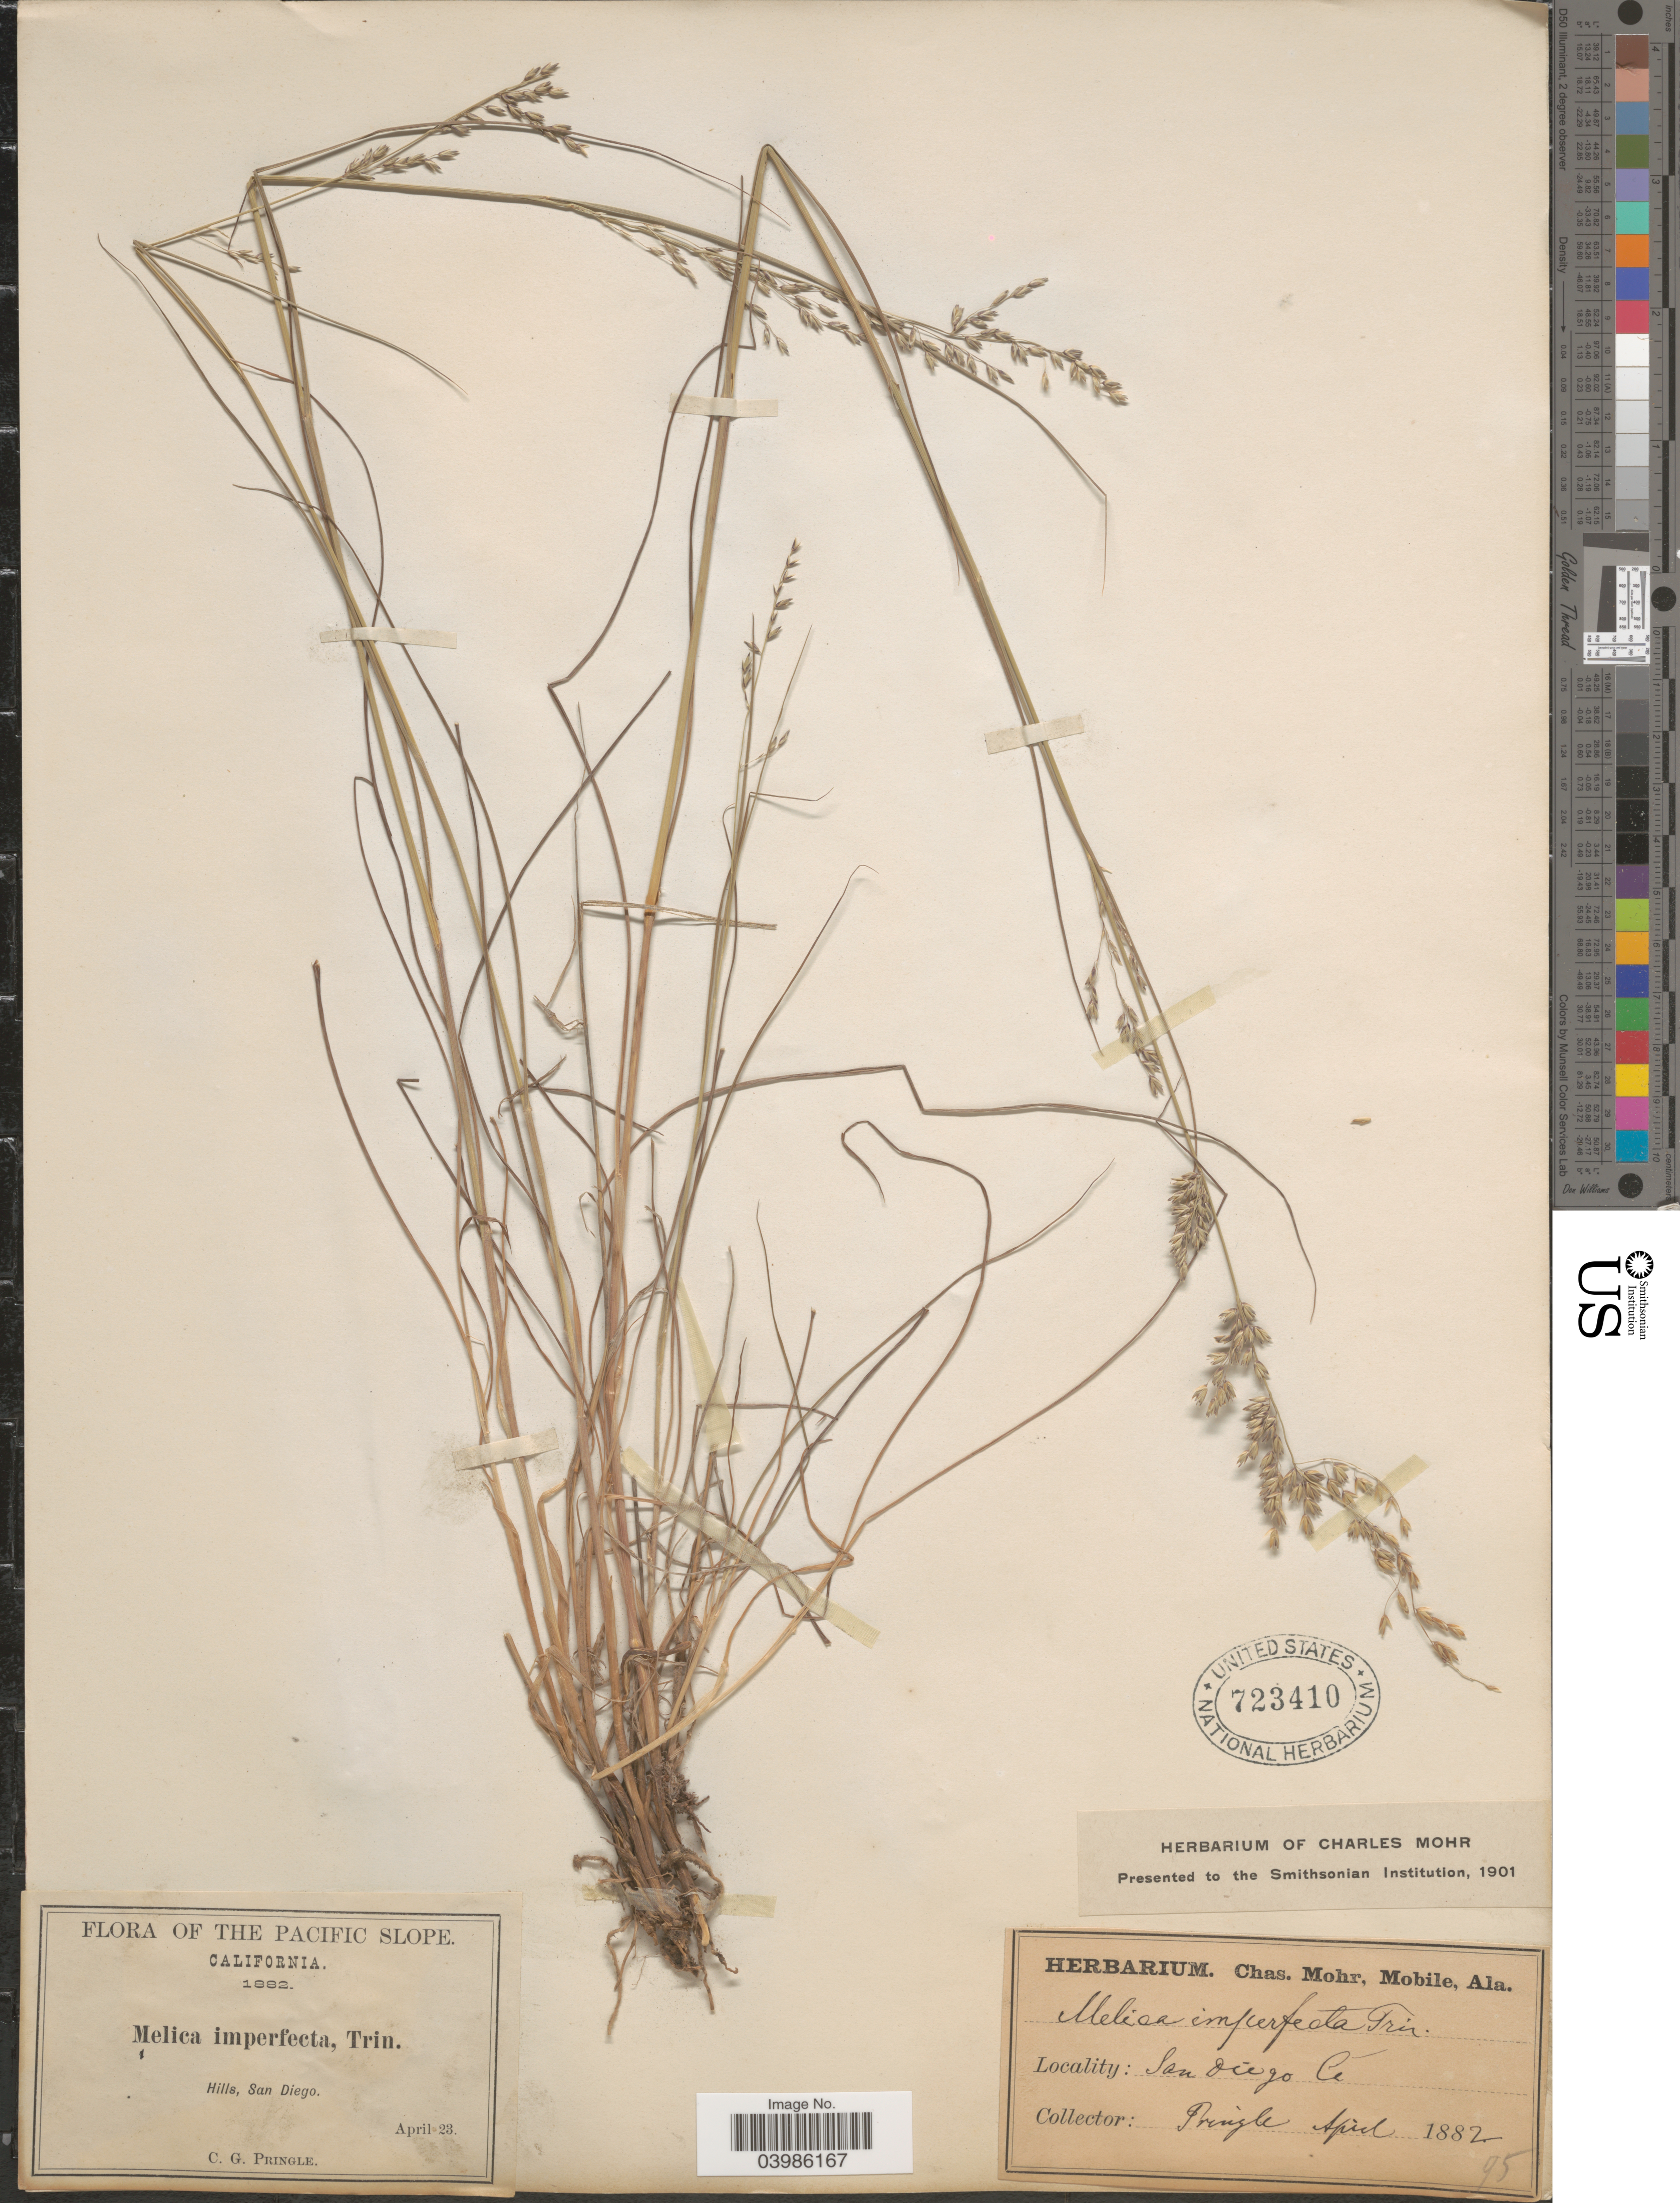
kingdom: Plantae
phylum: Tracheophyta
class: Liliopsida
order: Poales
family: Poaceae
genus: Melica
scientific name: Melica imperfecta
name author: Trin.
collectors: C. G. Pringle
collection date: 1882-04-23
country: United States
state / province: California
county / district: San Diego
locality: The Pacific Slope. Hills, San Diego.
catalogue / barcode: US 723410